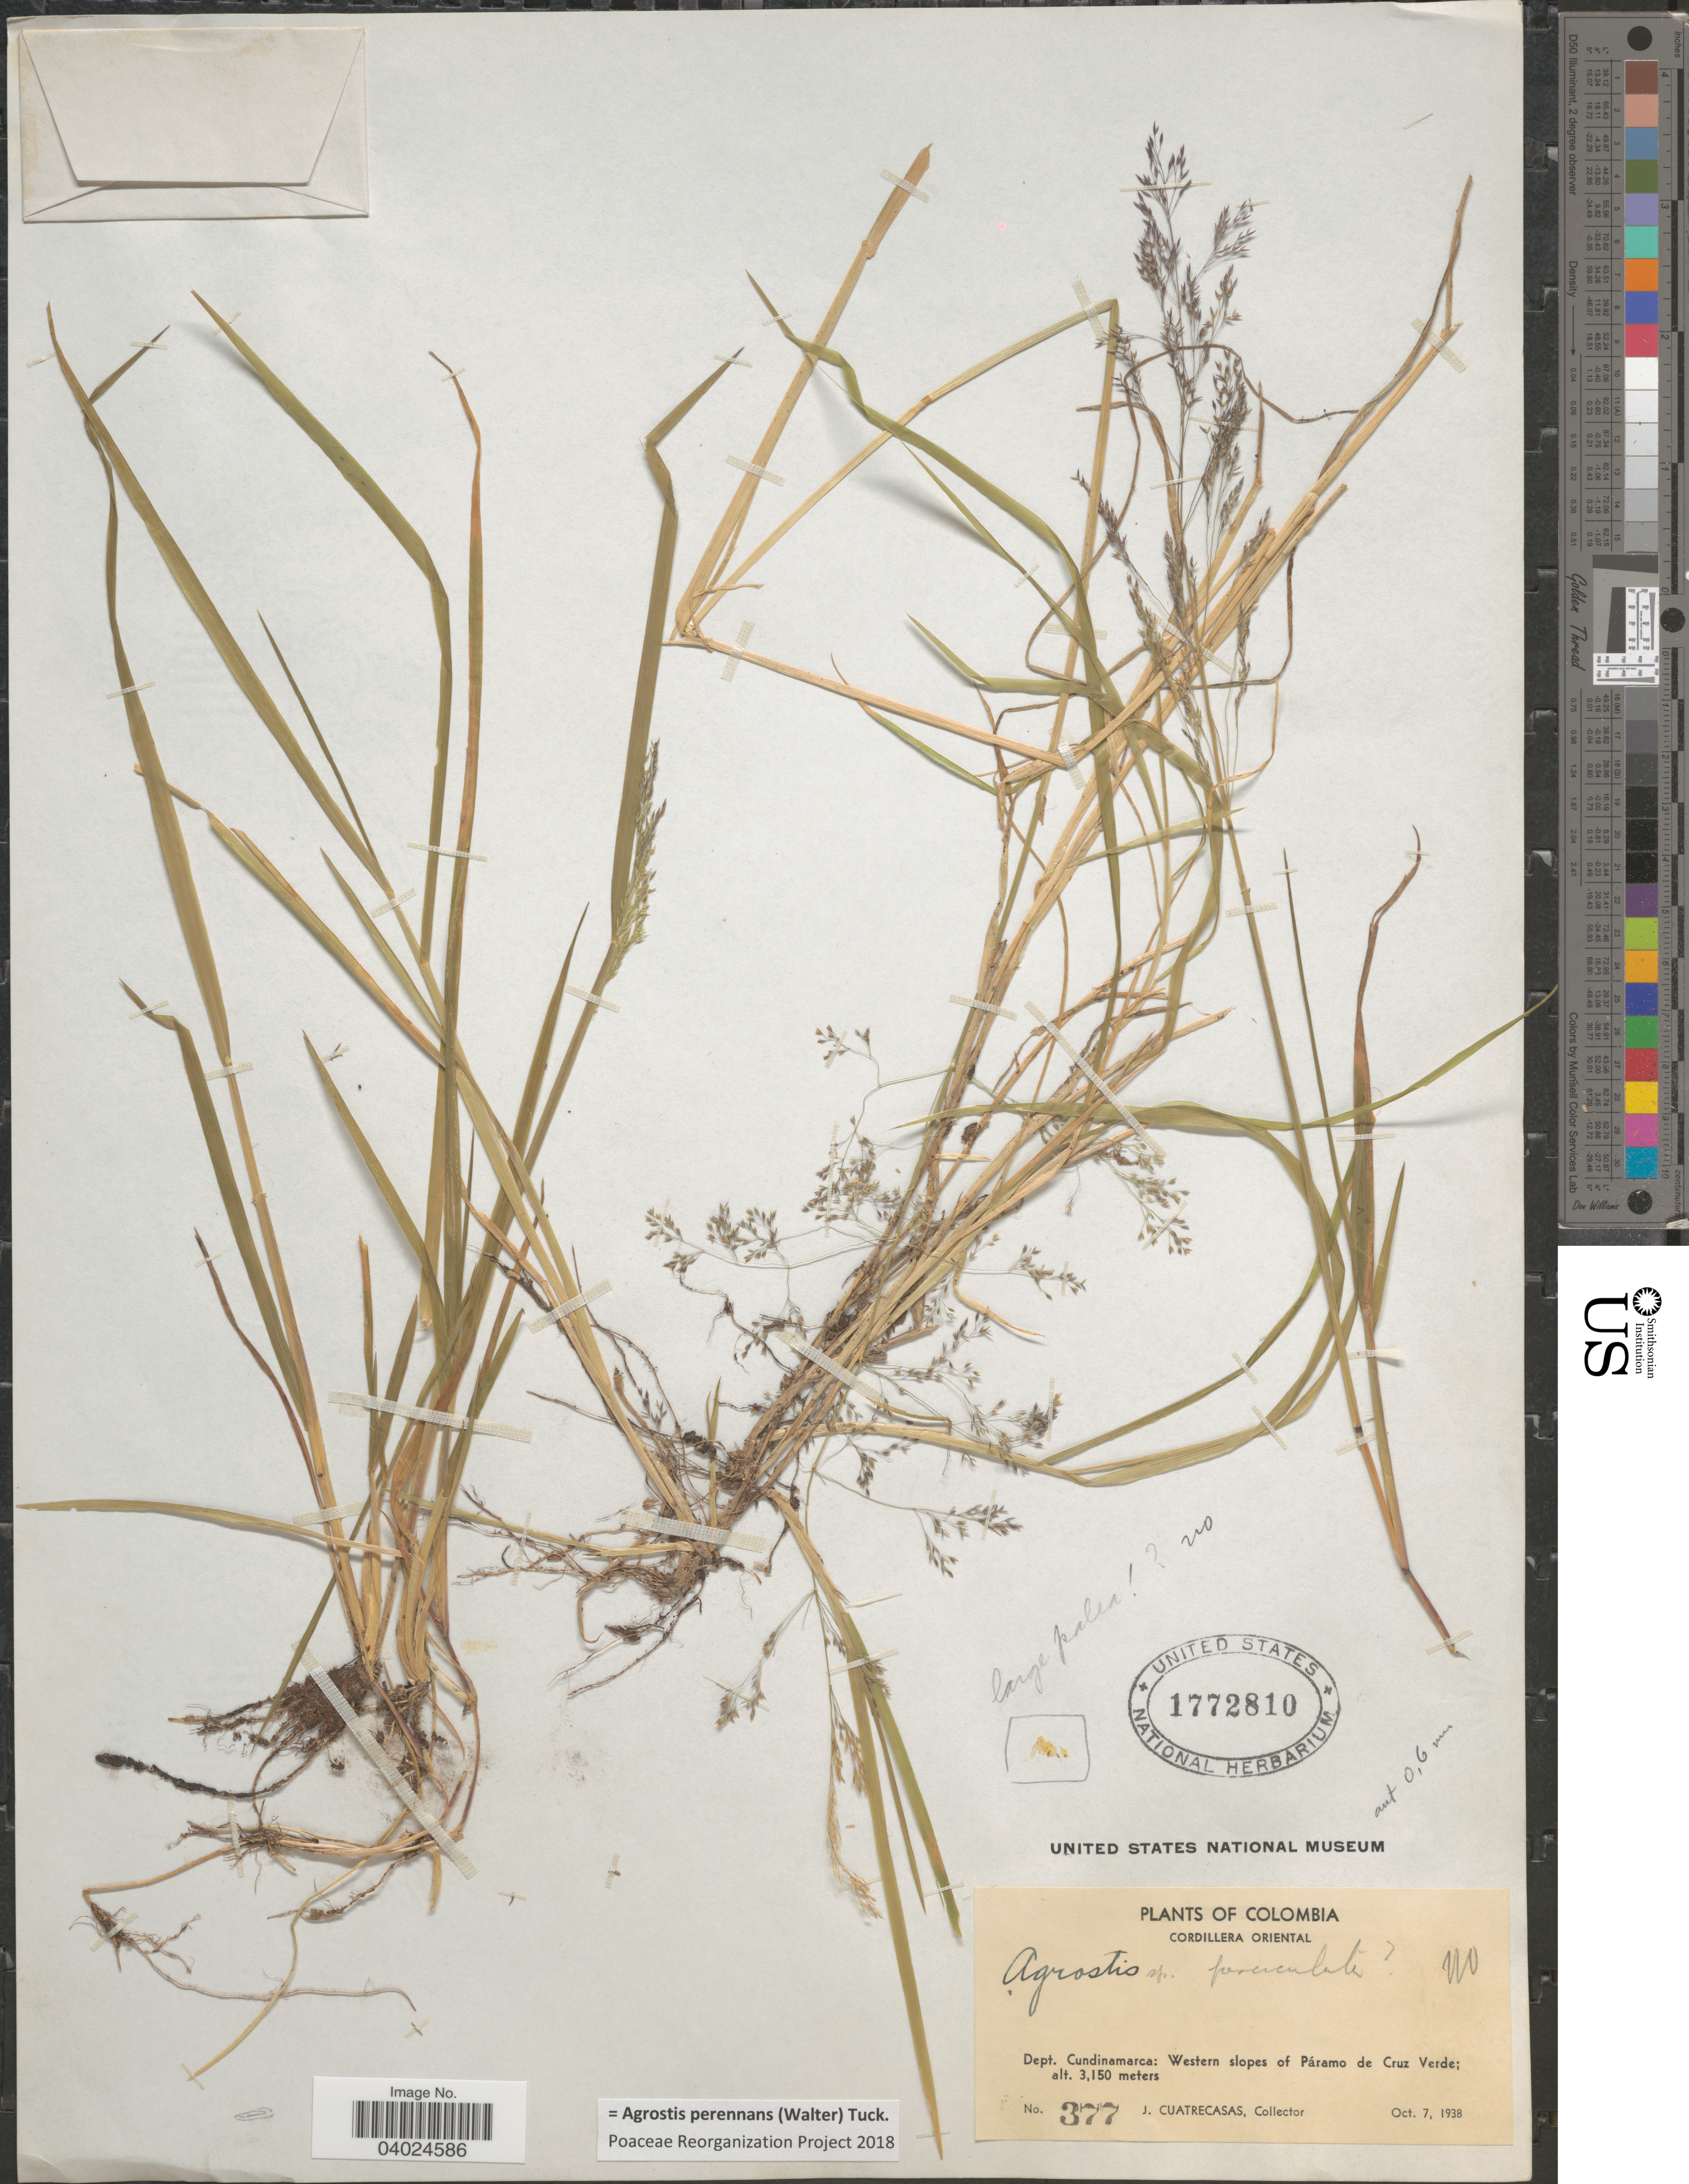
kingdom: Plantae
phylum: Tracheophyta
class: Liliopsida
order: Poales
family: Poaceae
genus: Agrostis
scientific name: Agrostis perennans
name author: (Walter) Tuck.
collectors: J. Cuatrecasas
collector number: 377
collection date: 1938-10-07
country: Colombia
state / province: Cundinamarca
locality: Cordillera Oriental. Dept. Cundinamarca: Western slopes of Páramo de Cruz Verde.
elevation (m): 3150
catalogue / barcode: US 1772810